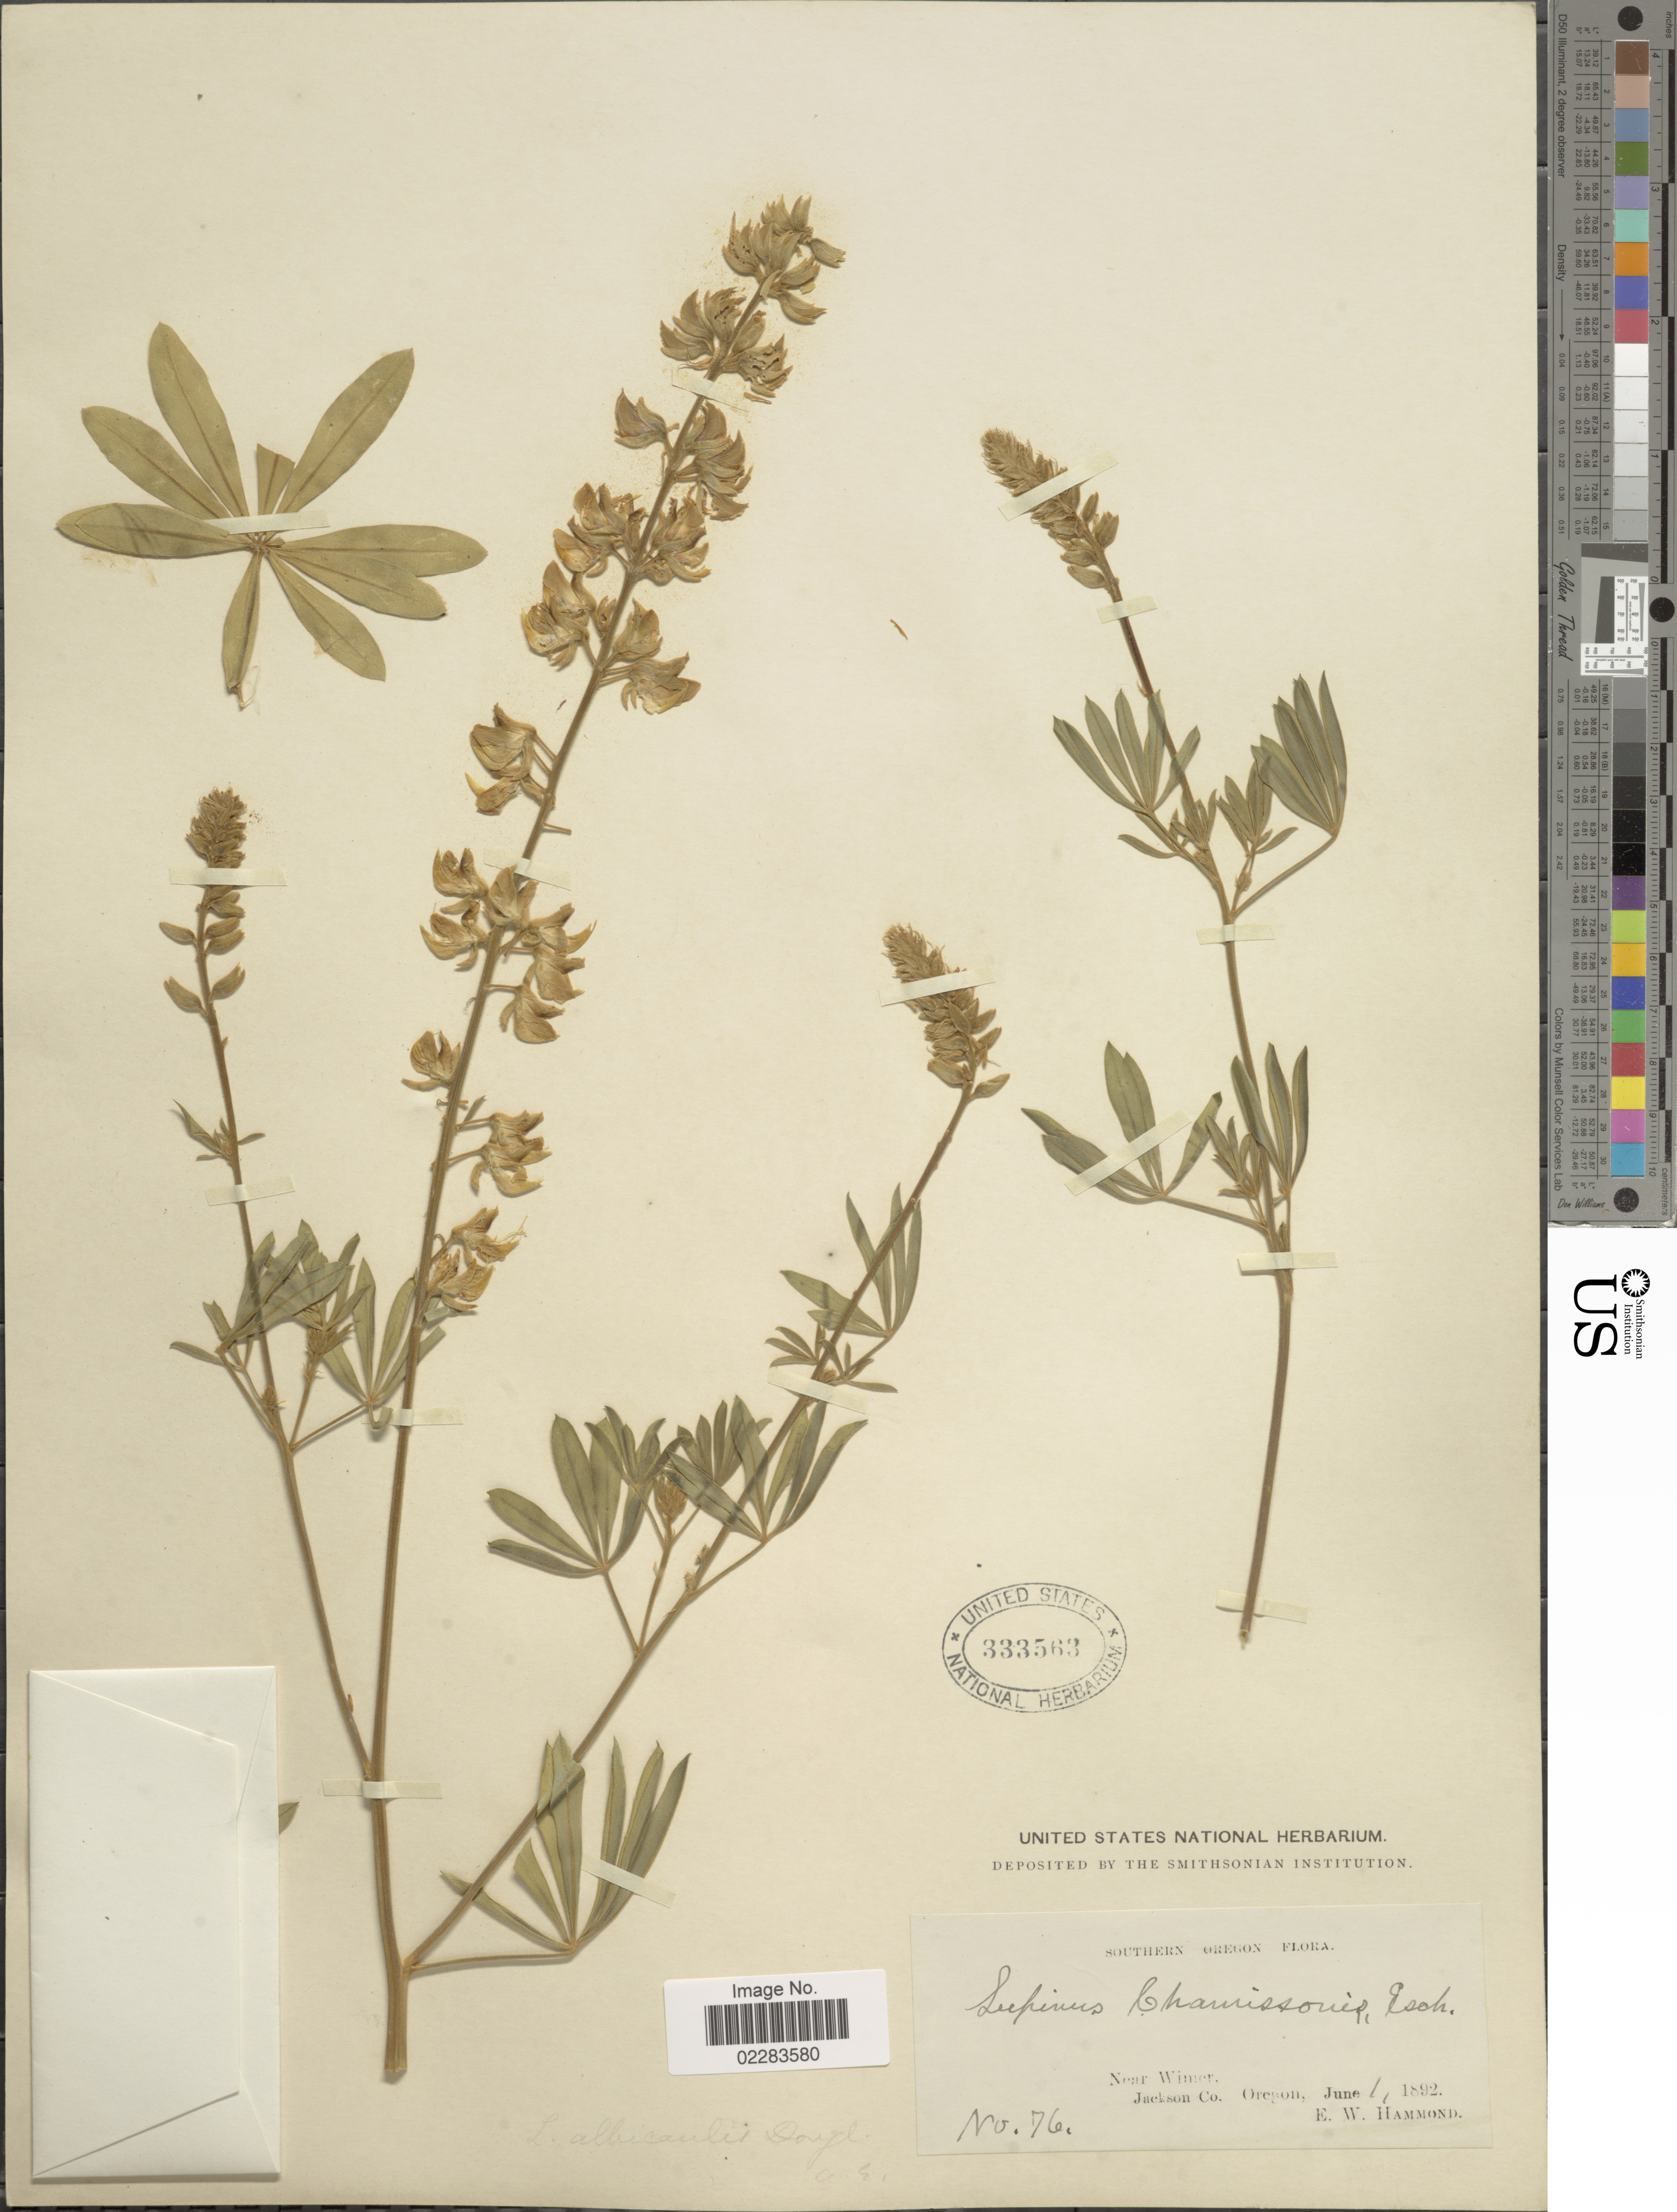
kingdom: Plantae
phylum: Tracheophyta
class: Magnoliopsida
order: Fabales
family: Fabaceae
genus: Lupinus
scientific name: Lupinus albicaulis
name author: Douglas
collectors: E. Hammond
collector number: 76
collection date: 1892-06-10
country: United States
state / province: Oregon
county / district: Jackson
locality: Southern Oregon. Near Wimer. Jackson Co.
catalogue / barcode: US 333563